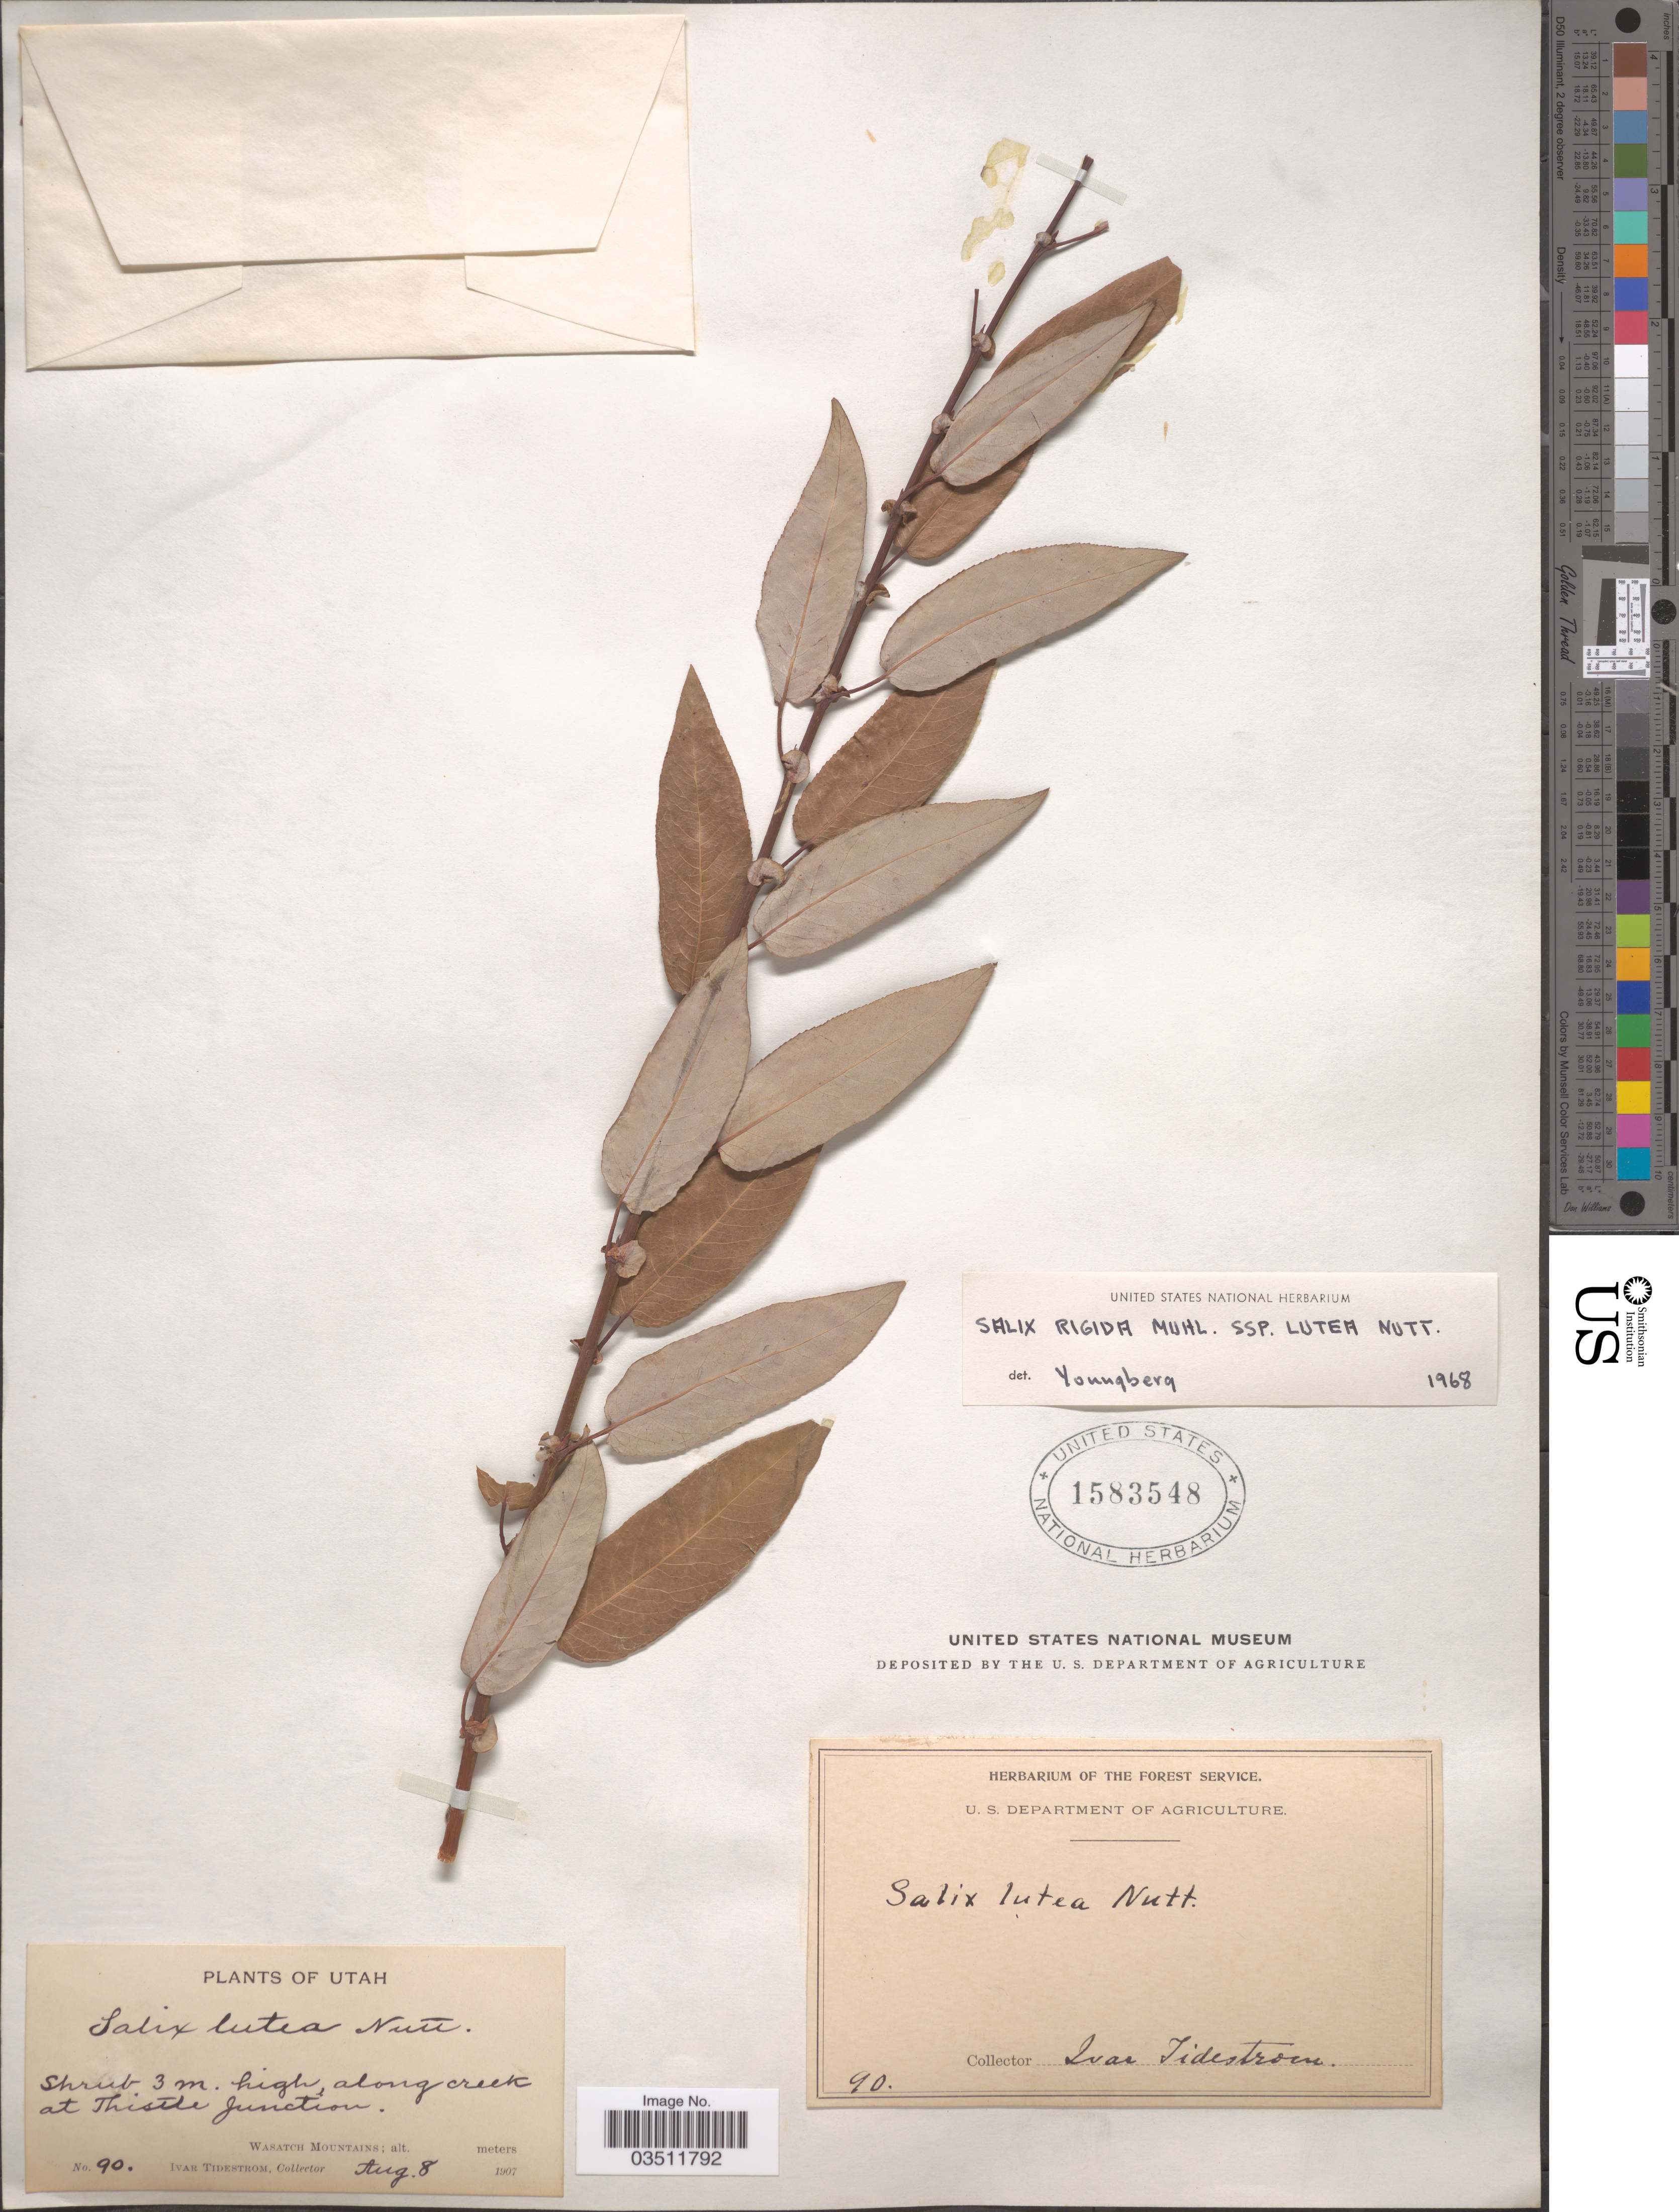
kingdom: Plantae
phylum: Tracheophyta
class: Magnoliopsida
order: Malpighiales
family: Salicaceae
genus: Salix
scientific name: Salix lutea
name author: Nutt.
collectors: I. F. Tidestrom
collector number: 90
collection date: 1907-08-08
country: United States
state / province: Utah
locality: Along creek at Thistle Junction. Wasatch Mountains.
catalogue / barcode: US 1583548